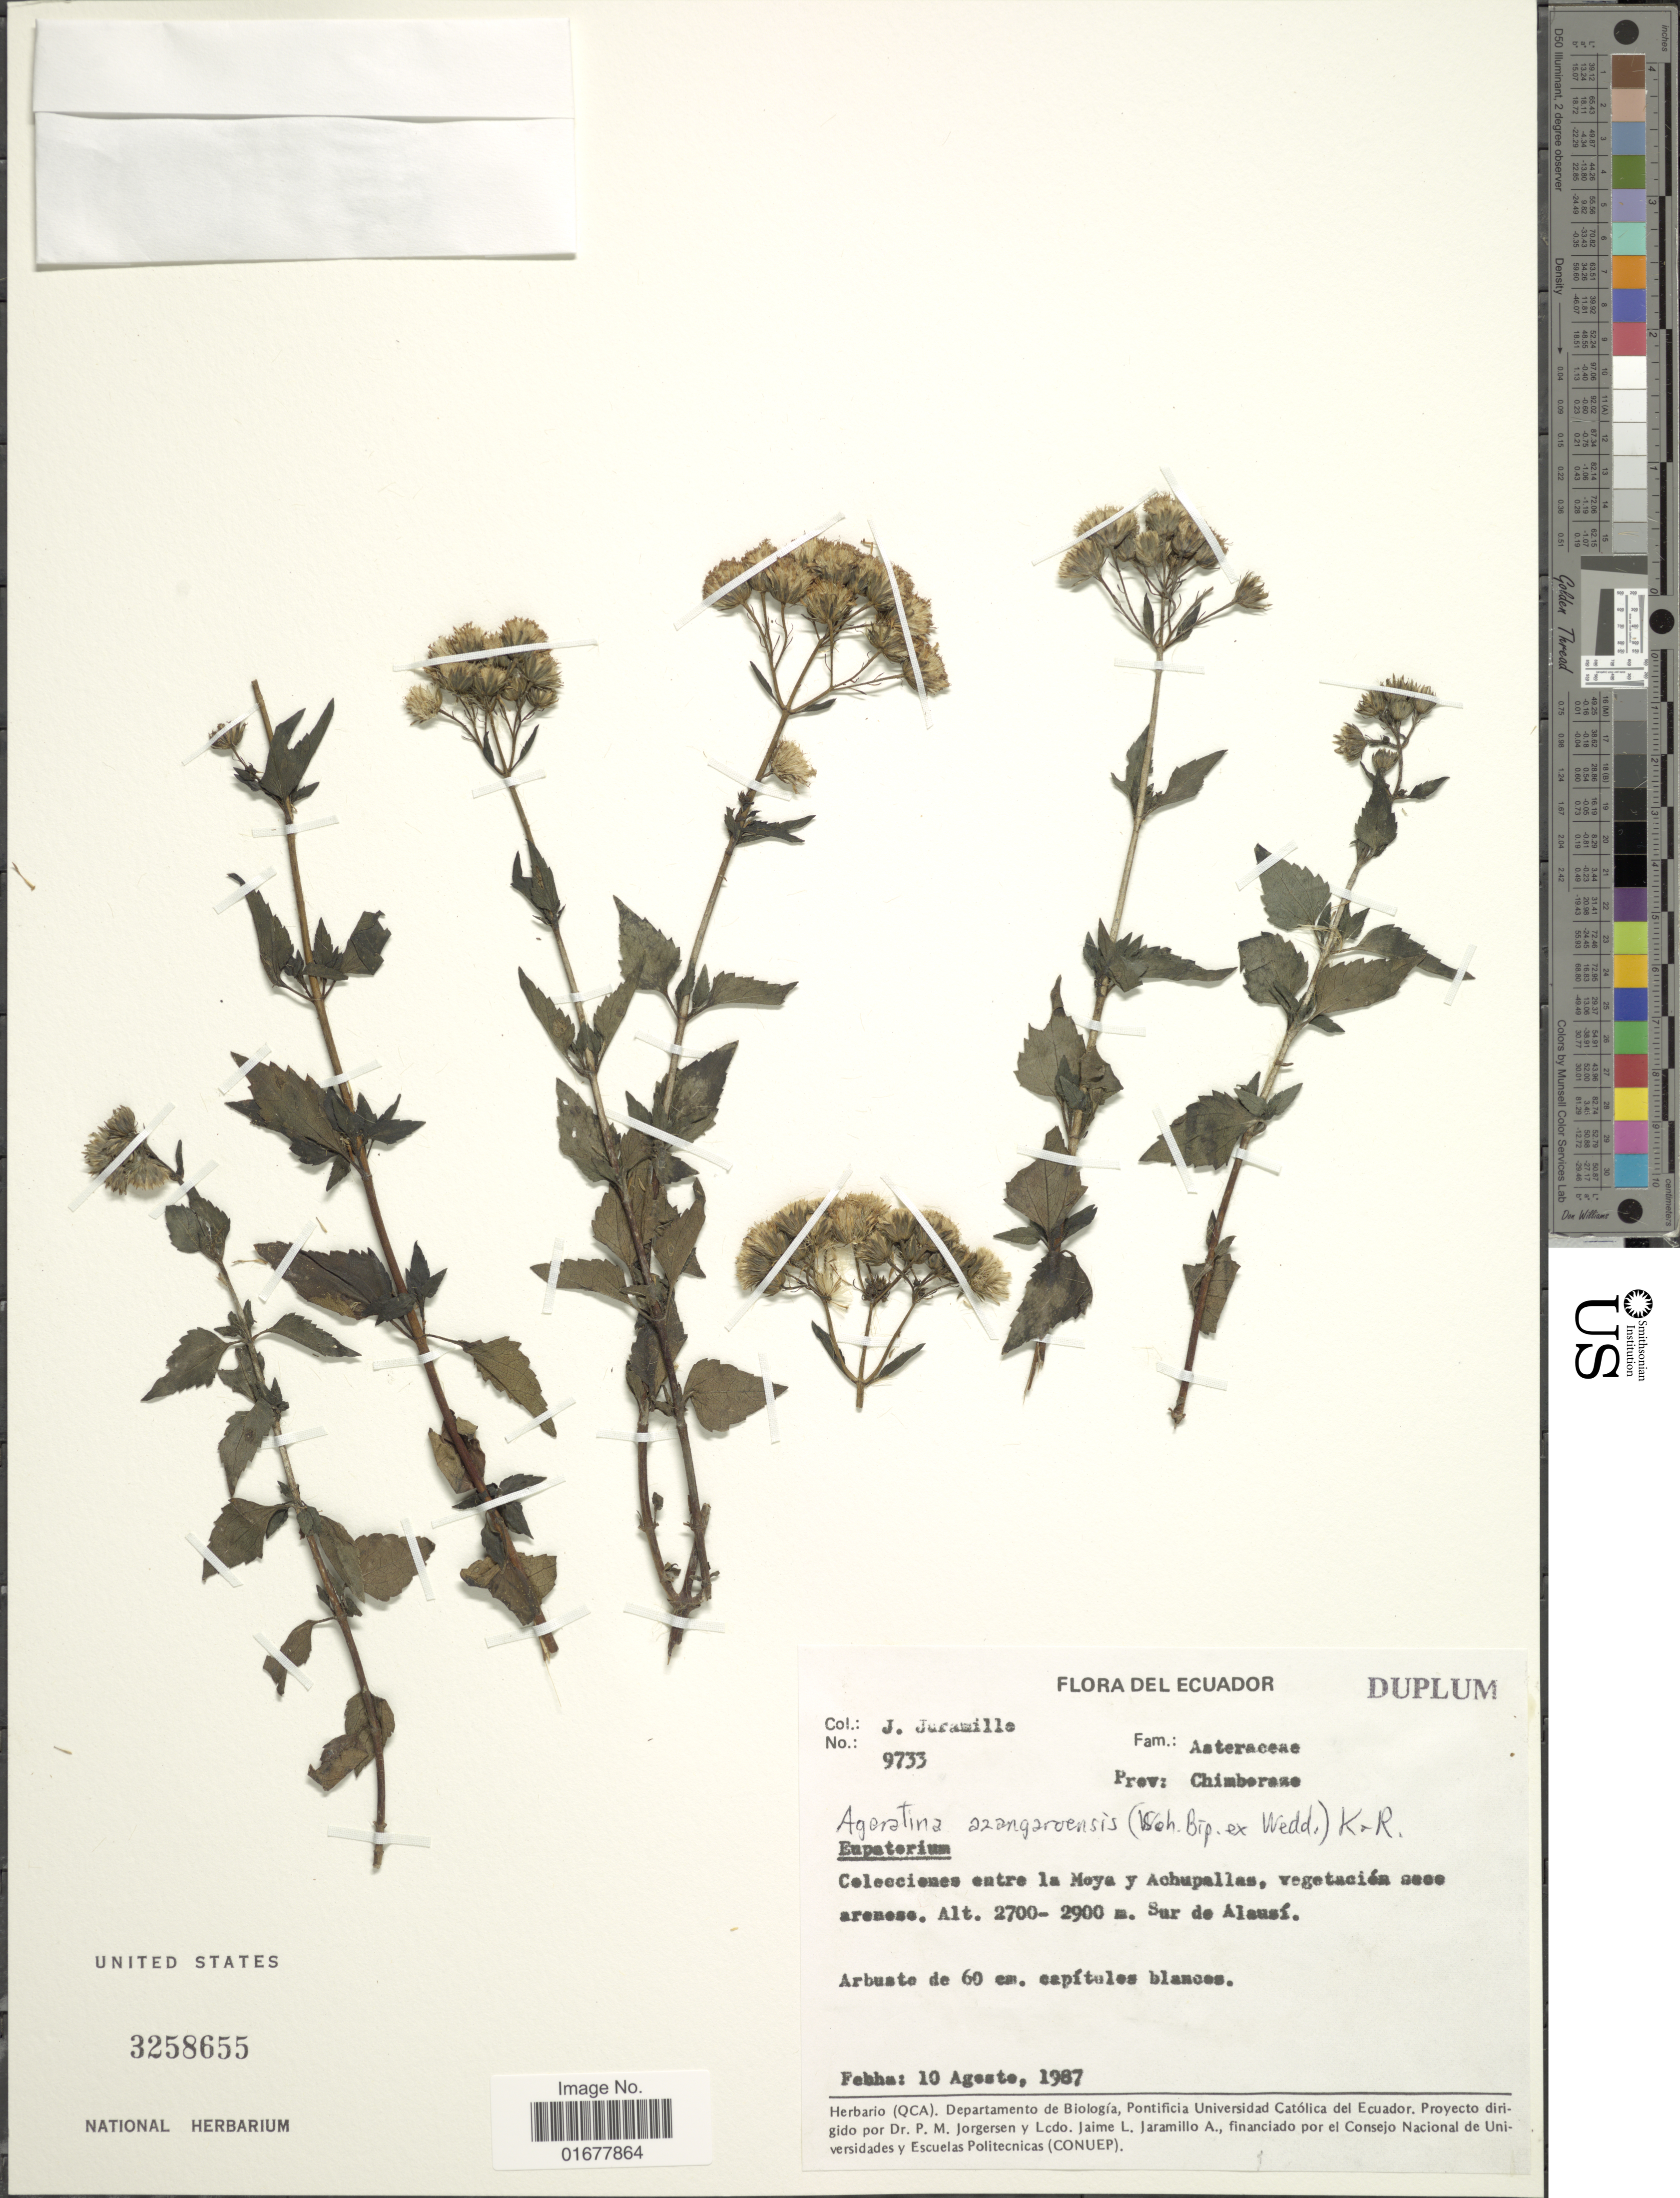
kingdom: Plantae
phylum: Tracheophyta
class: Magnoliopsida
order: Asterales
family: Asteraceae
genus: Ageratina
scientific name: Ageratina cuencana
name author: (B.L. Rob.) R.M. King & H. Rob.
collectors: J. Jaramillo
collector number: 9733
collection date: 1987-08-10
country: Ecuador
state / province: Chimborazo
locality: Prov. Chimborazo: Coleccions entre la Moya y Achupallas, Sur de Alausi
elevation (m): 2700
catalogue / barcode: US 3258655